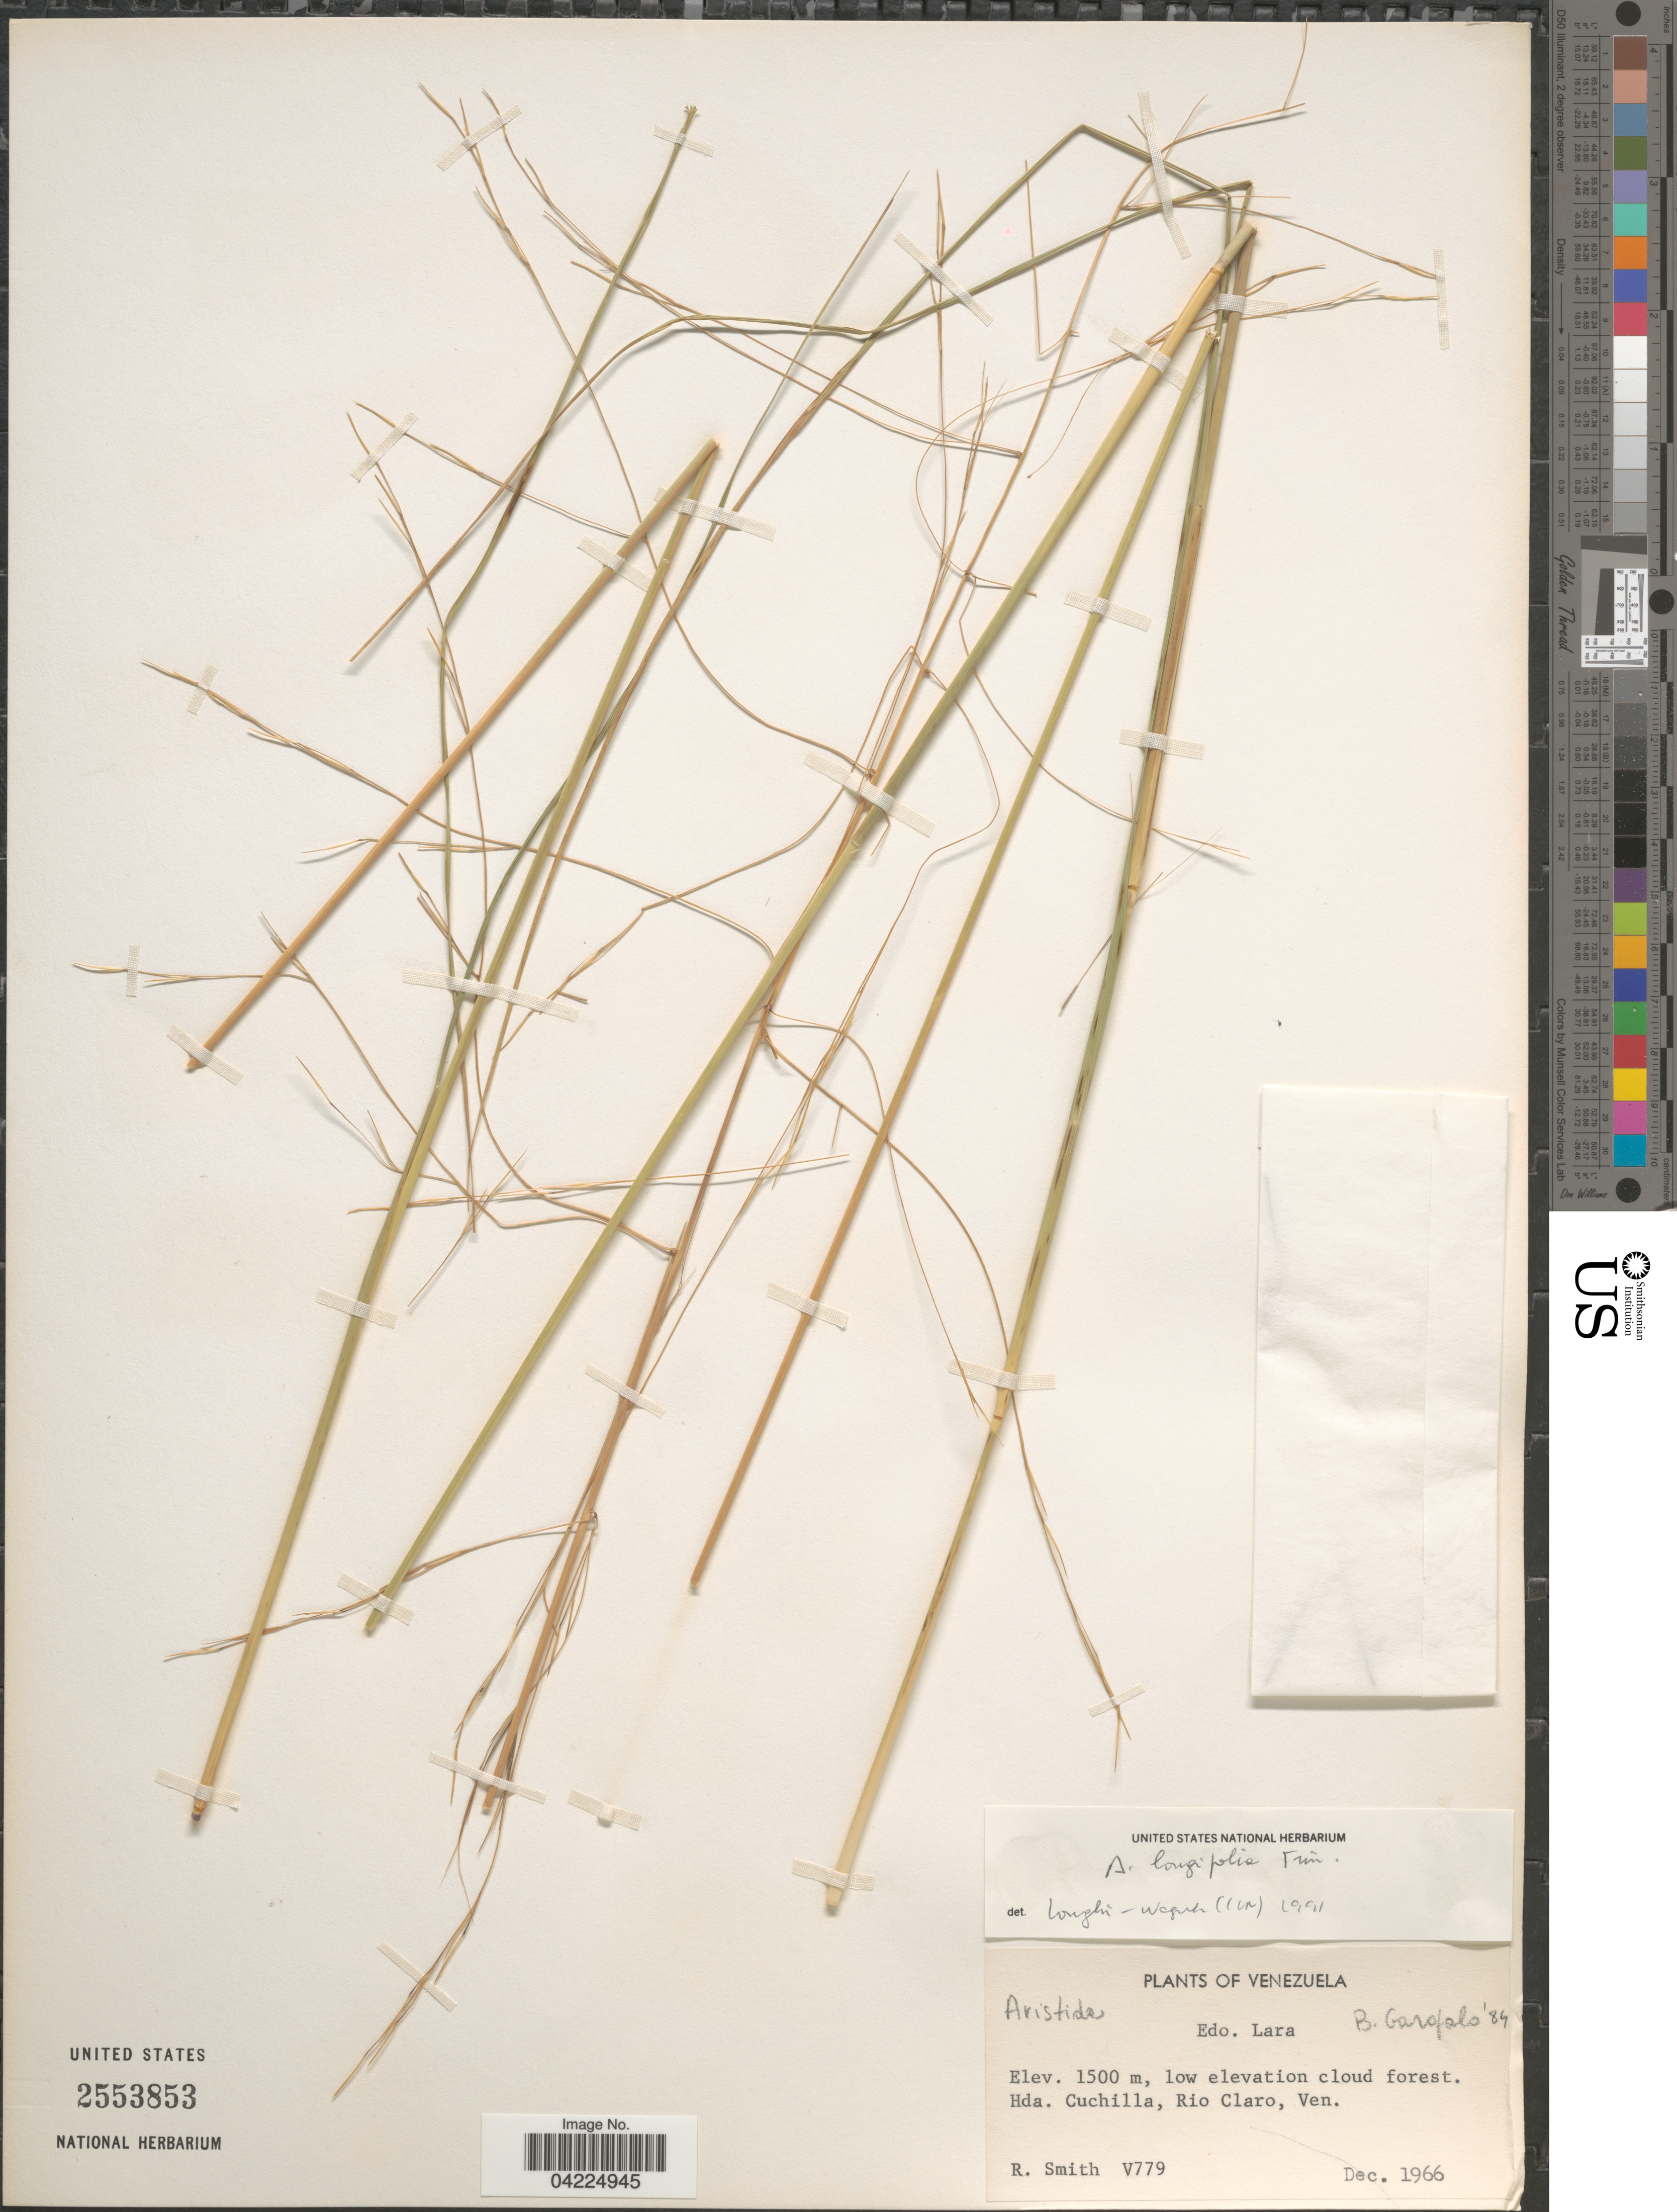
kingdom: Plantae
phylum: Tracheophyta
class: Liliopsida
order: Poales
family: Poaceae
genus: Aristida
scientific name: Aristida longifolia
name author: Trin.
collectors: R. Smith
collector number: V779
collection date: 1966-12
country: Venezuela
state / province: Lara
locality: Low elevation cloud forest. Hda. Cuchilla, Rio Claro.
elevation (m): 1500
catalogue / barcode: US 2553853